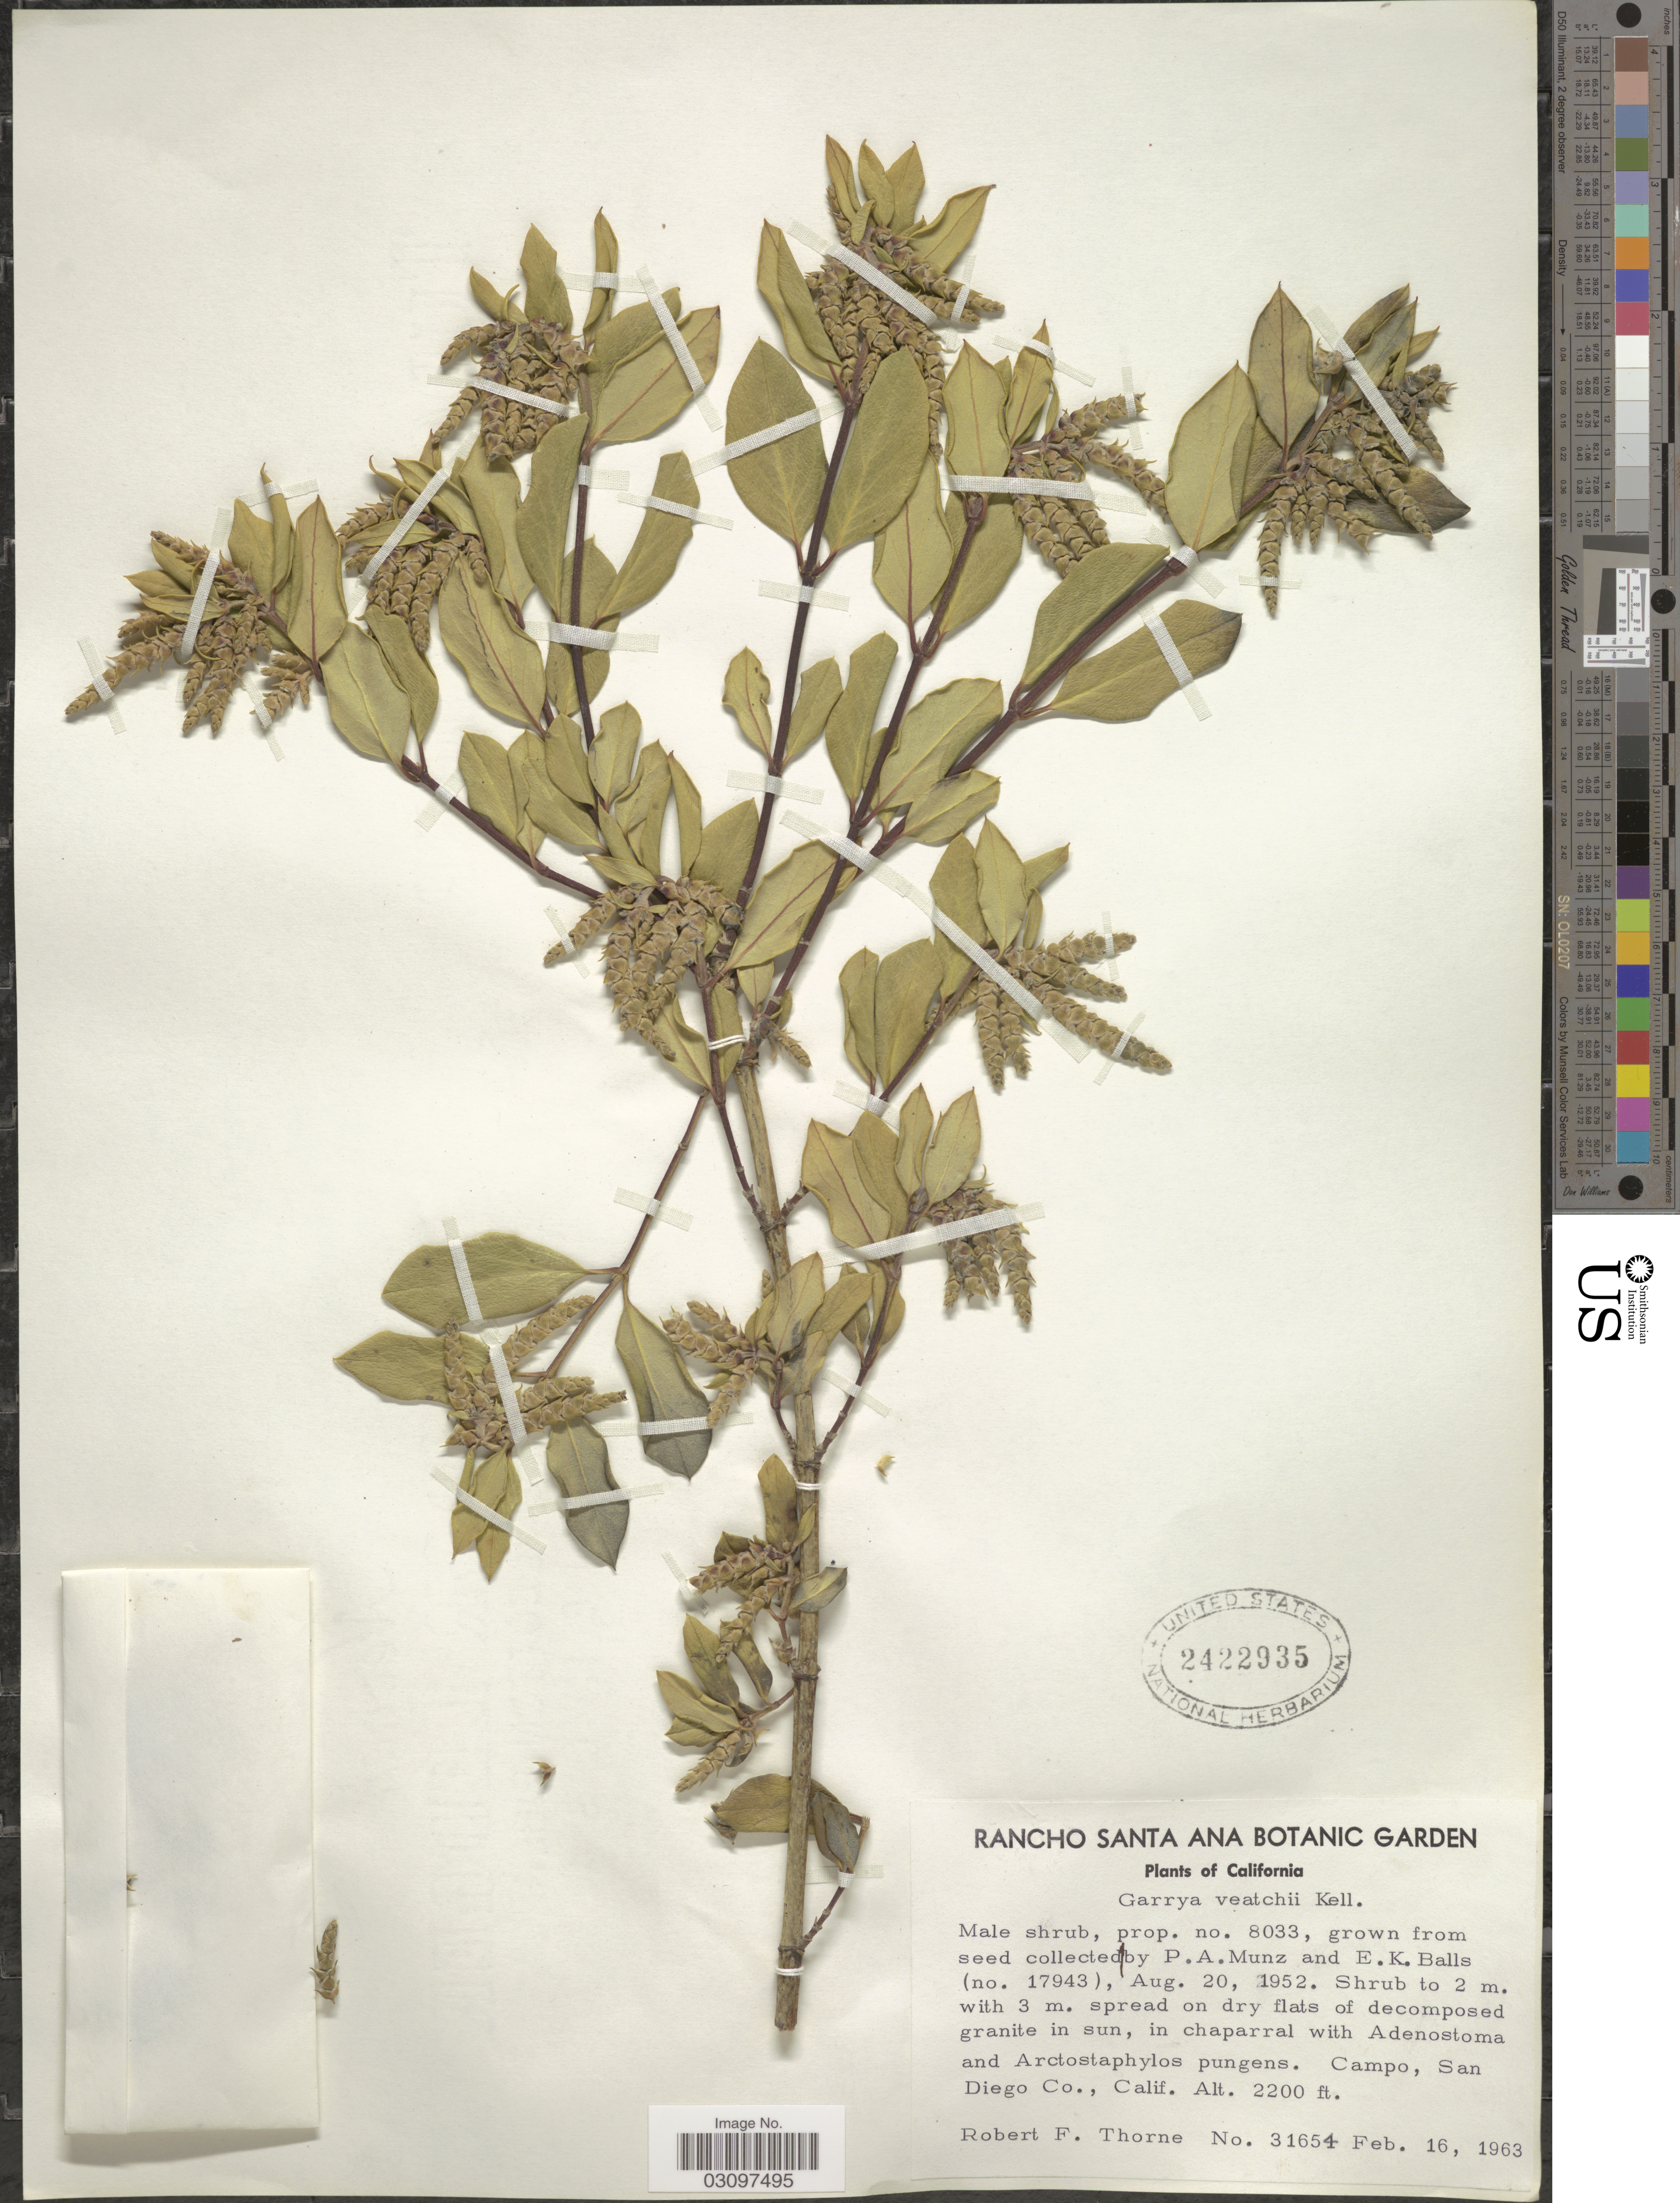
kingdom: Plantae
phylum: Tracheophyta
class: Magnoliopsida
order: Garryales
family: Garryaceae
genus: Garrya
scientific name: Garrya veatchii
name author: Kellogg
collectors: R. F. Thorne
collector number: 31654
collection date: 1963-02-16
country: United States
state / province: California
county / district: Orange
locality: Rancho Santa Ana Botanic Garden.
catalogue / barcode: US 2422935